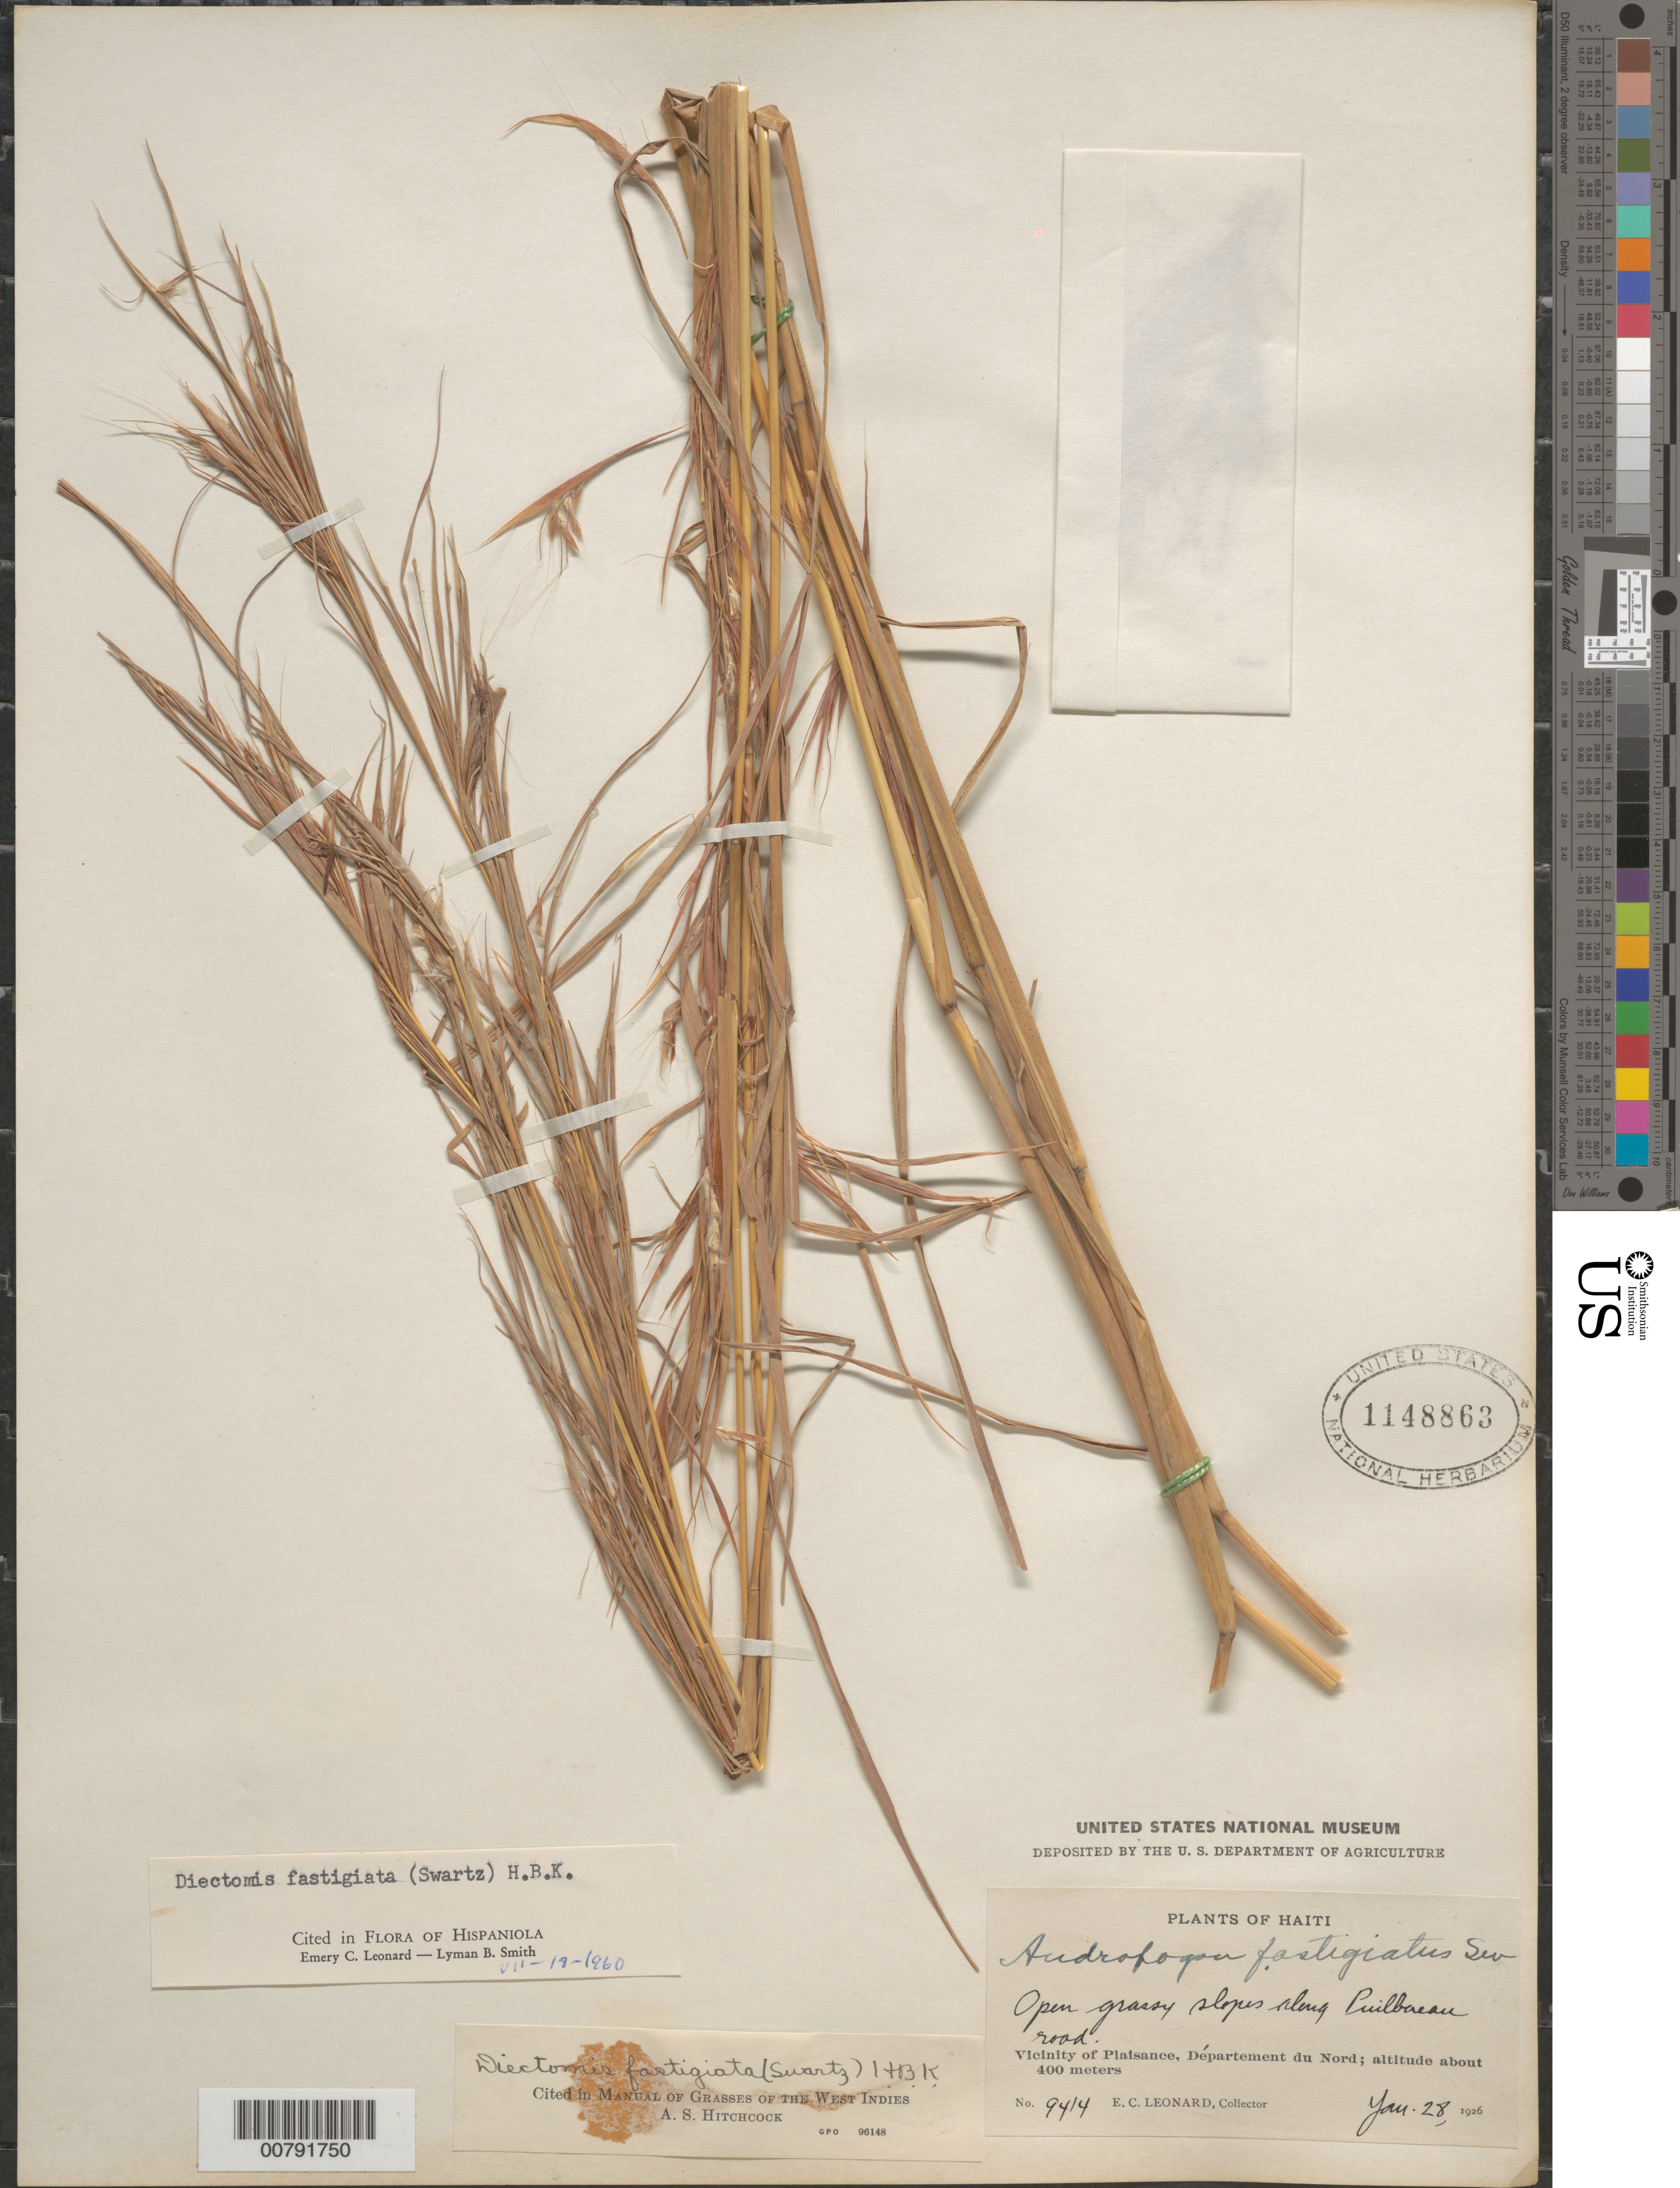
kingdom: Plantae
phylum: Tracheophyta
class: Liliopsida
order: Poales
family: Poaceae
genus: Andropogon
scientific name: Andropogon fastigiatus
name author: Sw.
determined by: Leonard, E. C.; Smith, L. B.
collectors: E. C. Leonard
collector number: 9414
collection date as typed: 28 Jan 1926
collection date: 1926-01-28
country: Haiti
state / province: Nord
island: Hispaniola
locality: Plaisance vicinity, along Puilboreau Road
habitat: Grassy slopes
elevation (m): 400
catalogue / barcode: US 1148863